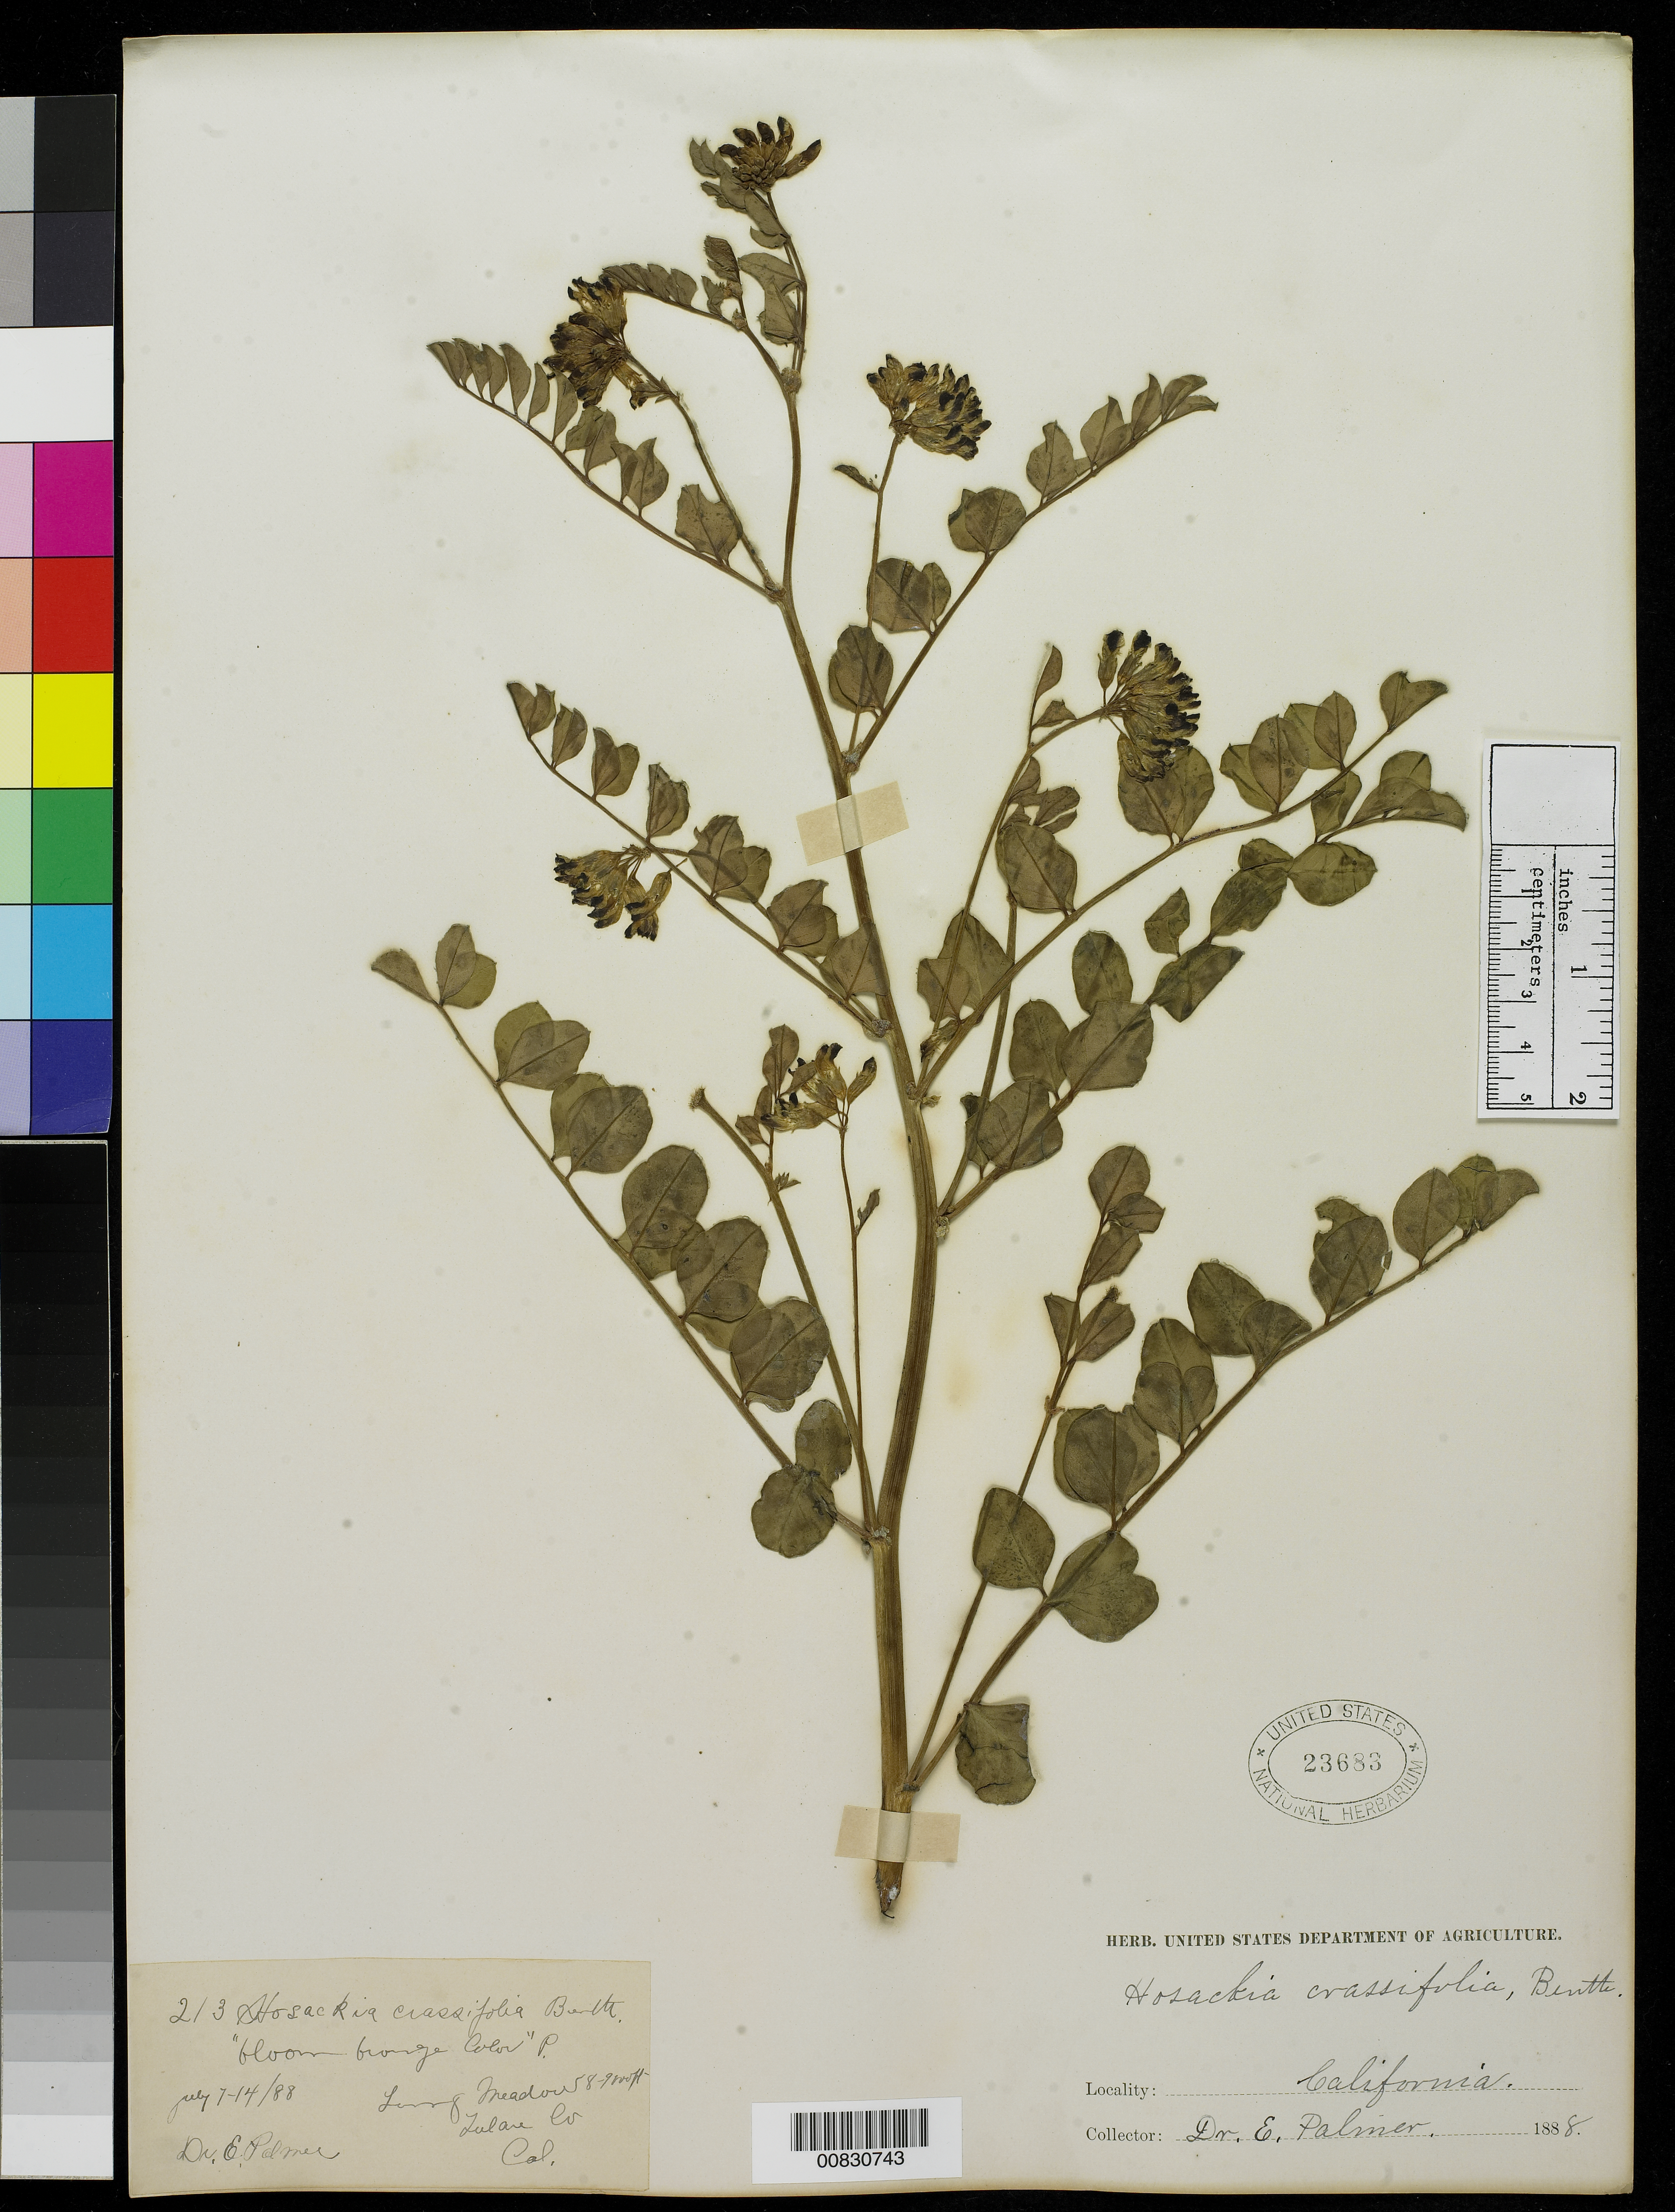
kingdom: Plantae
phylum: Tracheophyta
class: Magnoliopsida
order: Fabales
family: Fabaceae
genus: Hosackia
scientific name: Hosackia crassifolia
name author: Benth.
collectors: E. Palmer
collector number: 213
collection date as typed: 07 Jul 1888 to 14 Jul 1888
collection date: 1888-07-07/1888-07-14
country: United States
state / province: California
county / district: Tulare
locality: Long Meadow, Tulare County, California.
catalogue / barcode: US 23683